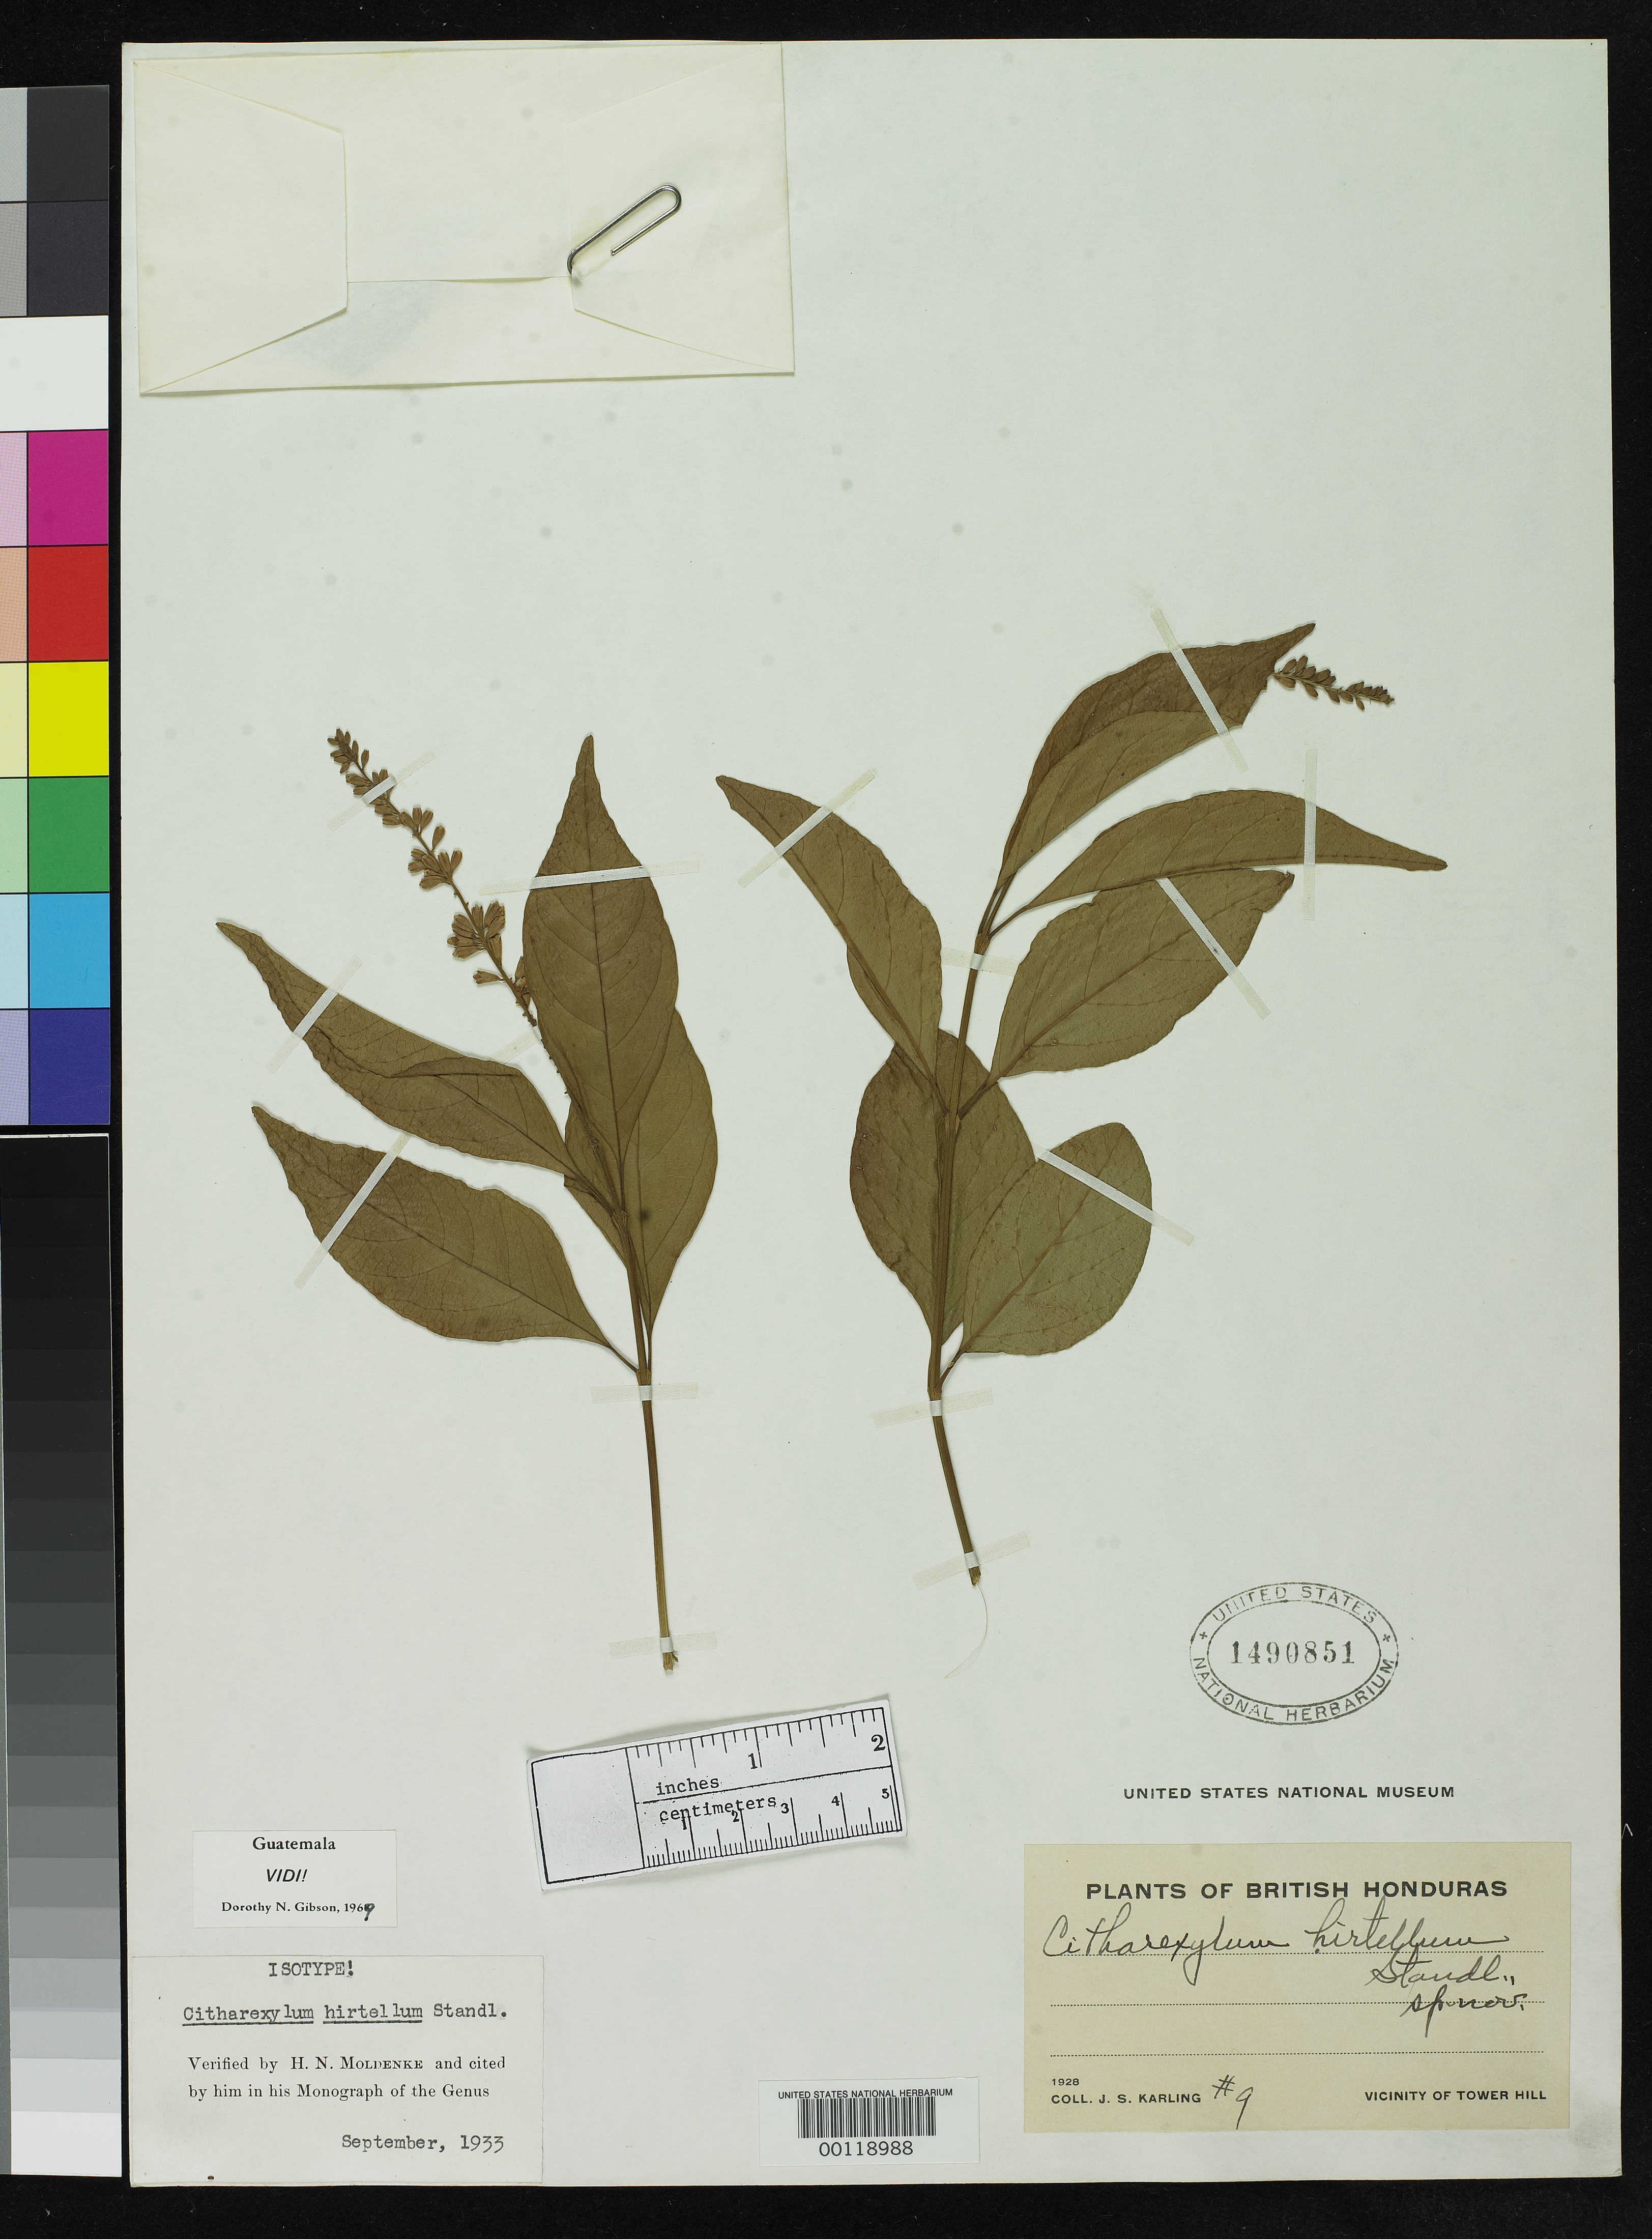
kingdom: Plantae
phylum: Tracheophyta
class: Magnoliopsida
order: Lamiales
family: Verbenaceae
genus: Citharexylum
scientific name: Citharexylum hirtellum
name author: Standl.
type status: Isotype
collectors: J. Karling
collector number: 9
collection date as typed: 1928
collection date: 1928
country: Belize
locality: British Honduras, Vicinity of Tower Hill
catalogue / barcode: US 1490851